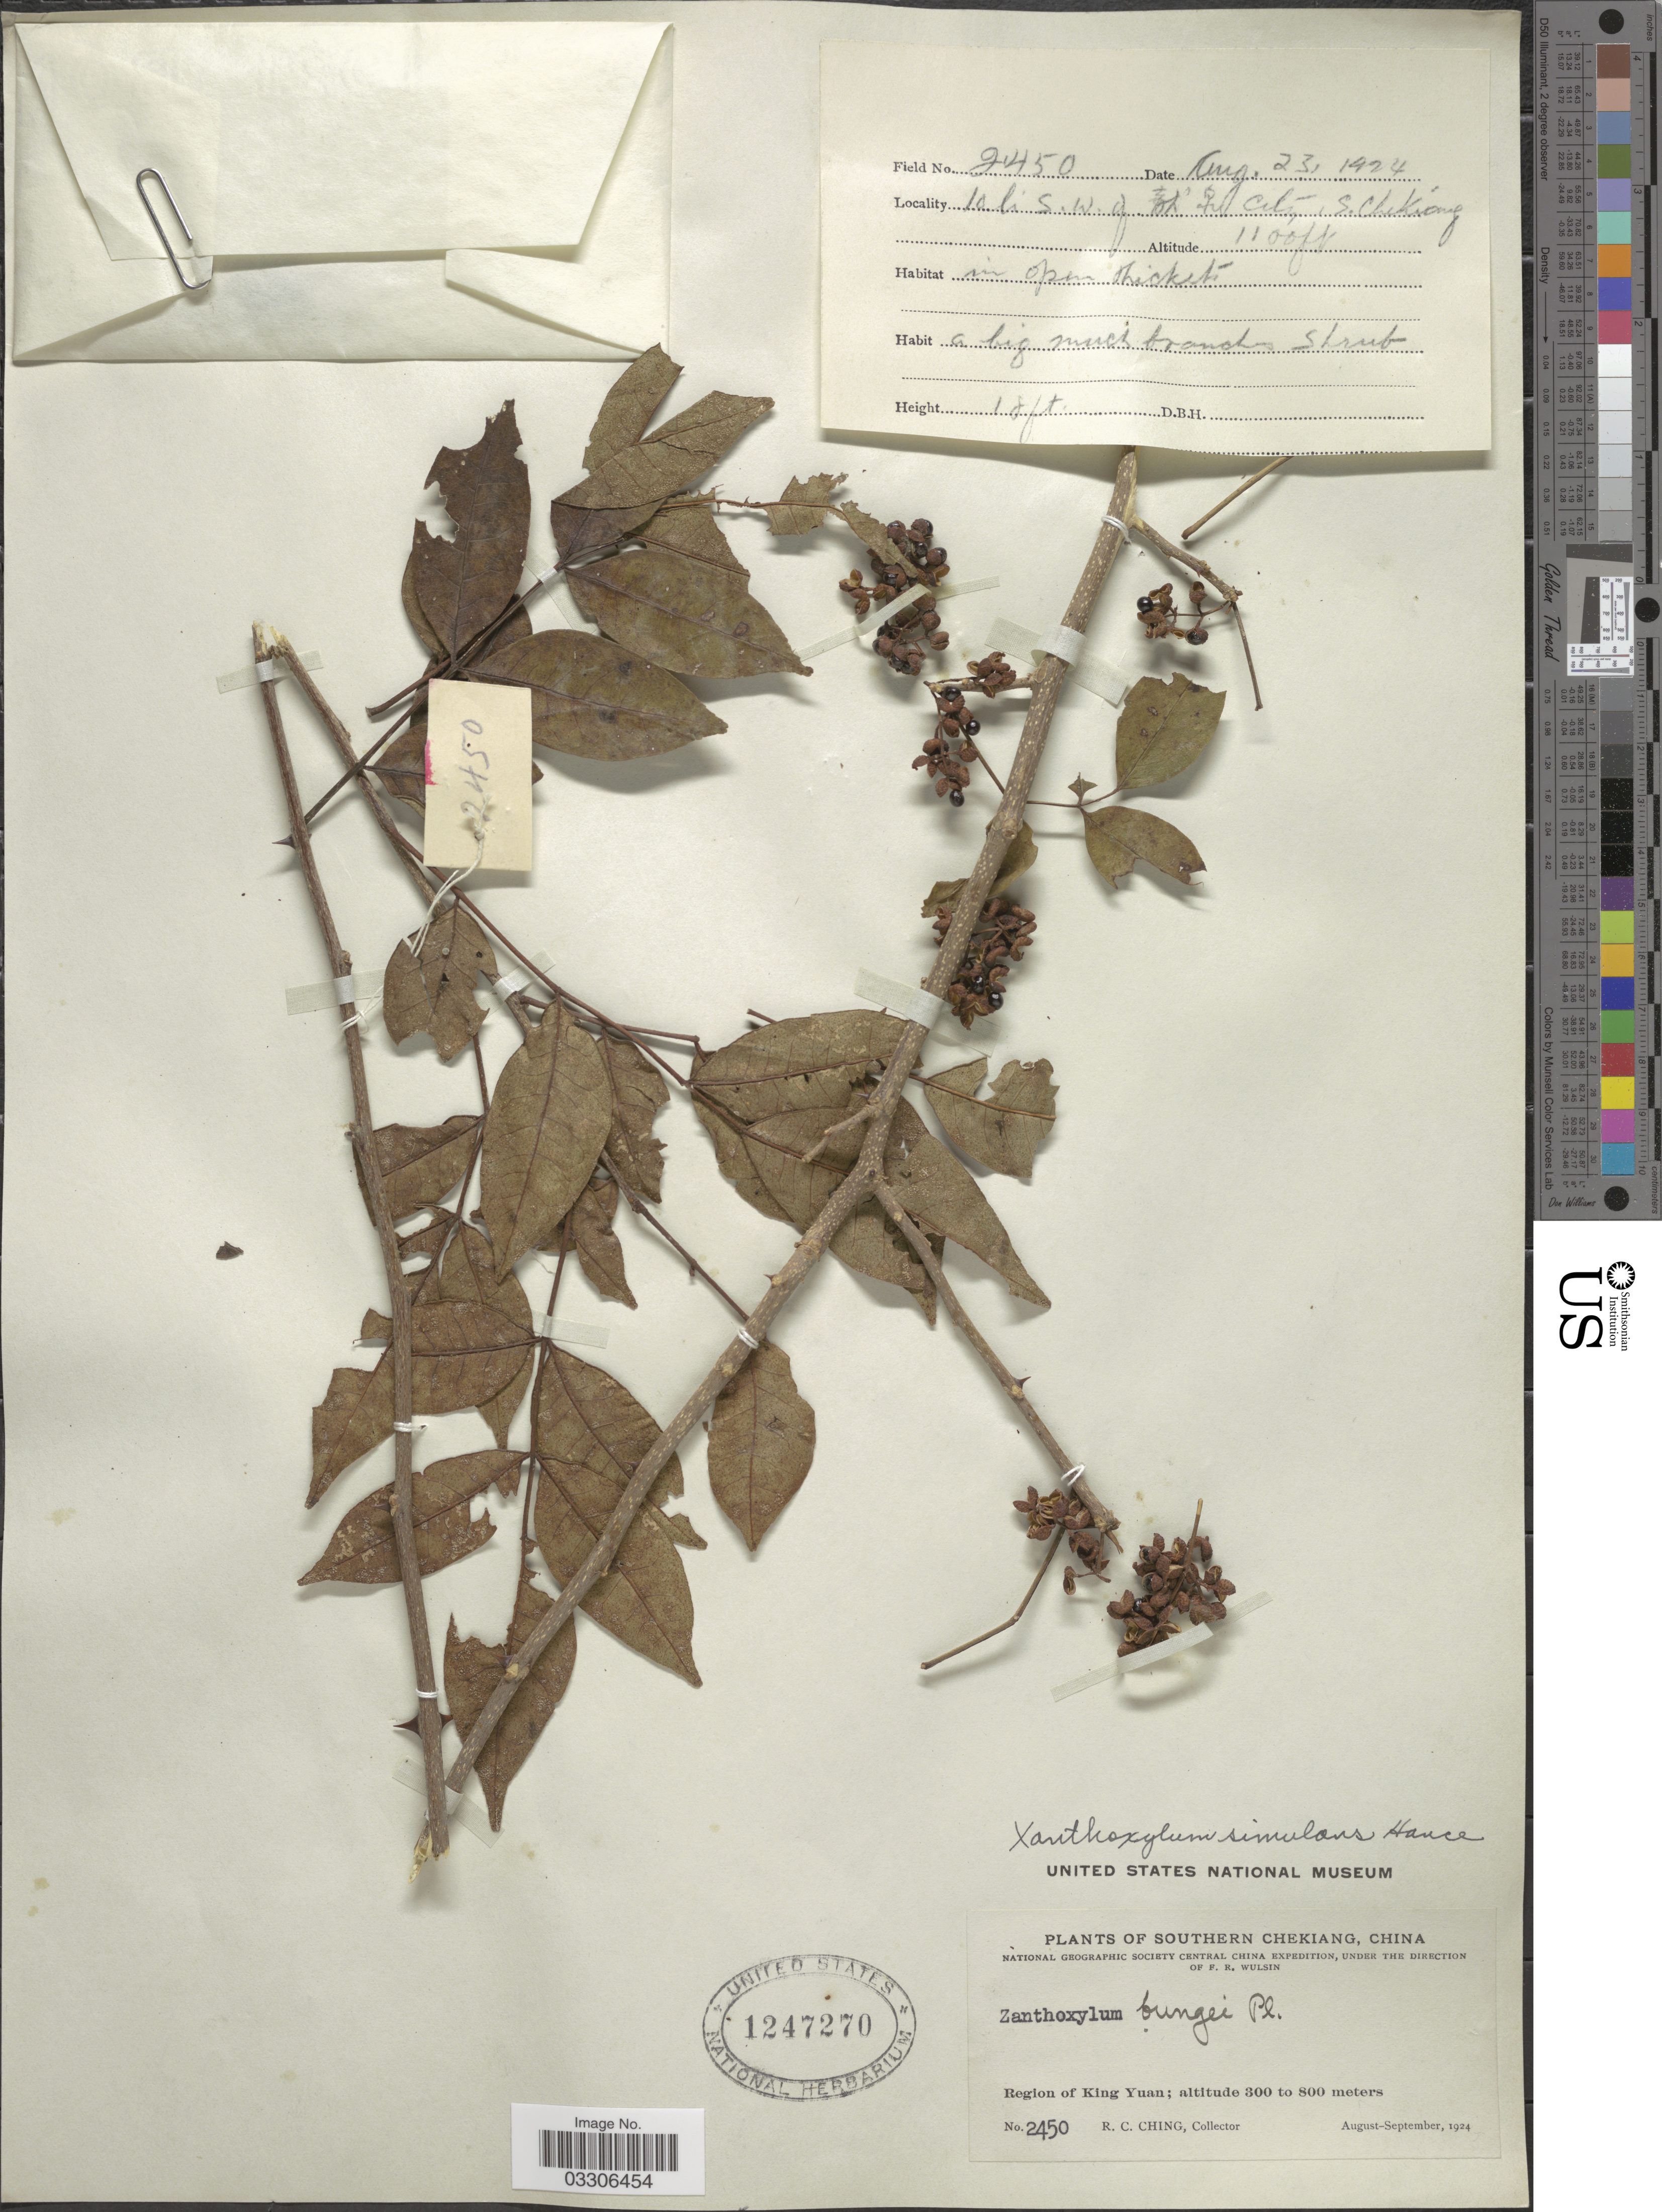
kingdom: Plantae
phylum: Tracheophyta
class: Magnoliopsida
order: Sapindales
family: Rutaceae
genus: Zanthoxylum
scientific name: Zanthoxylum simulans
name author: Hance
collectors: R. C. Ching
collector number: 2450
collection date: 1924-08-23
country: China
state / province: Zhejiang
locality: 10 li.S.W. of LongQuan. Region of King Yuan. Southern Chongqing.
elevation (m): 335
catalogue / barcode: US 1247270